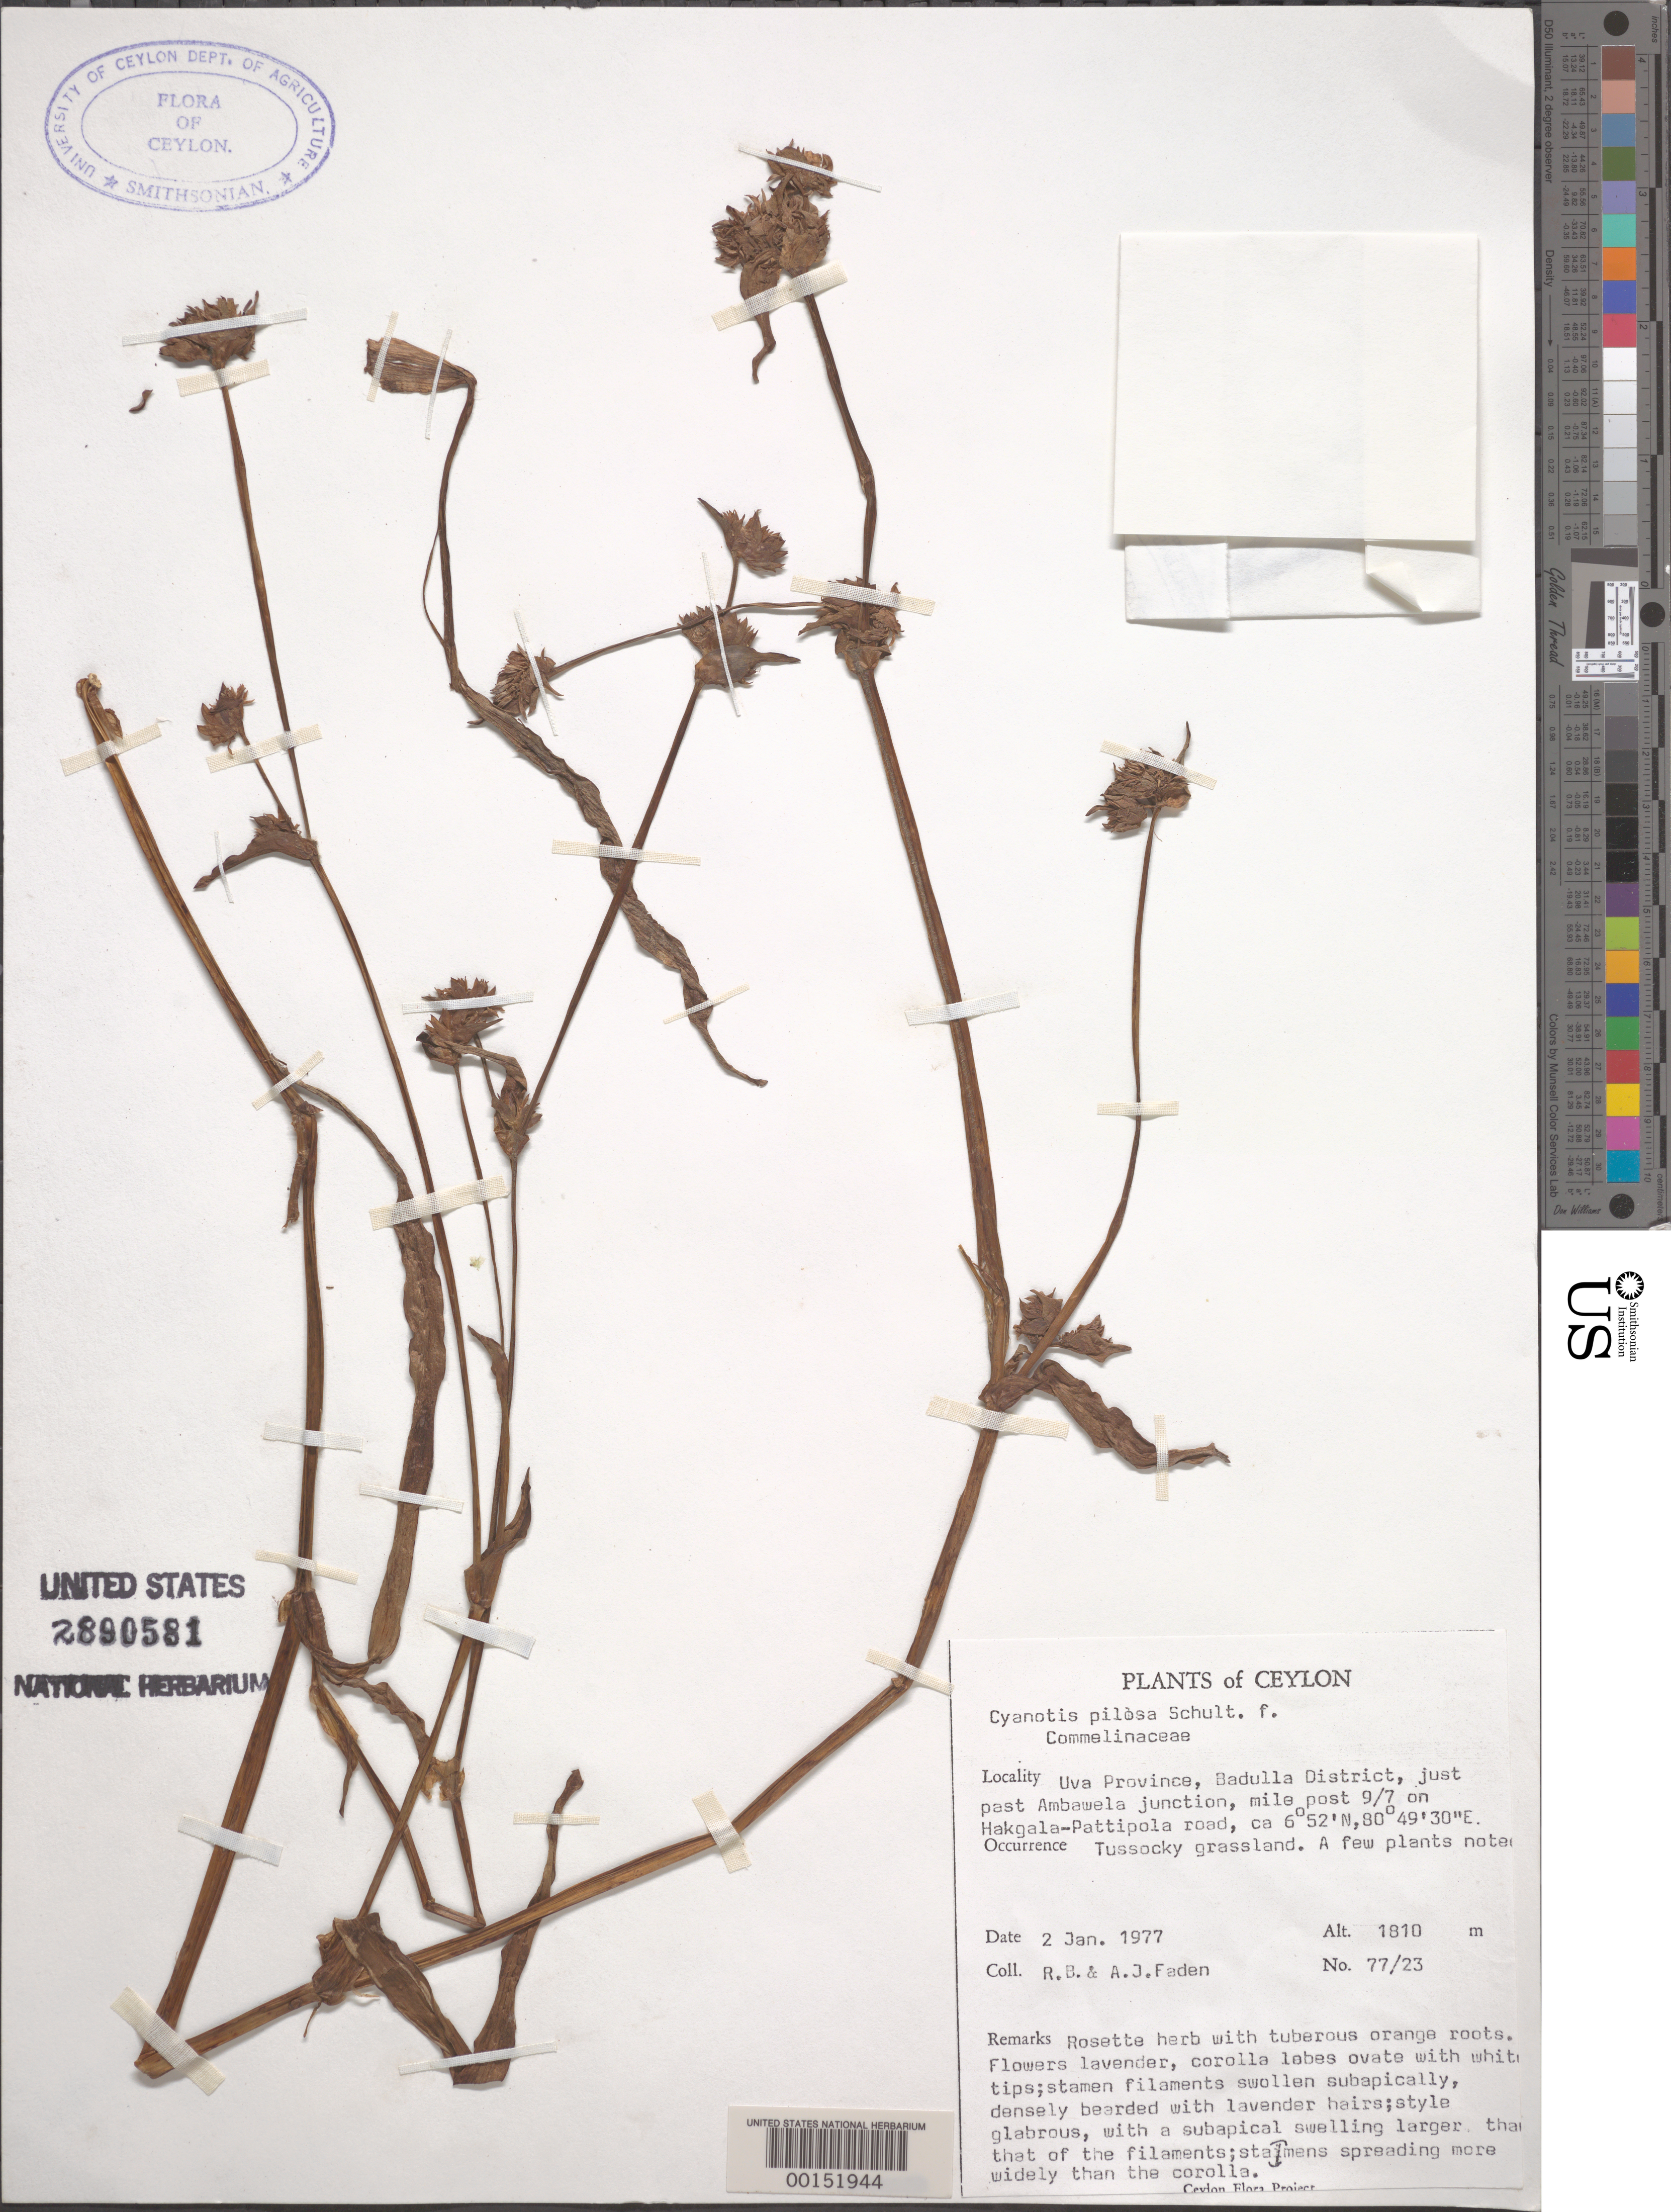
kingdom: Plantae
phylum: Tracheophyta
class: Liliopsida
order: Commelinales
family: Commelinaceae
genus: Cyanotis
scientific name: Cyanotis pilosa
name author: Schult. & Schult. f.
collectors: R. B. Faden & A. J. Faden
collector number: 77/23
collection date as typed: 02 Jan 1977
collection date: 1977-01-02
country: Sri Lanka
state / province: Uva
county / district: Badulla Dist.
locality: Ambawela junction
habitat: Tussocky grassland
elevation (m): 1810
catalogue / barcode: US 2890581